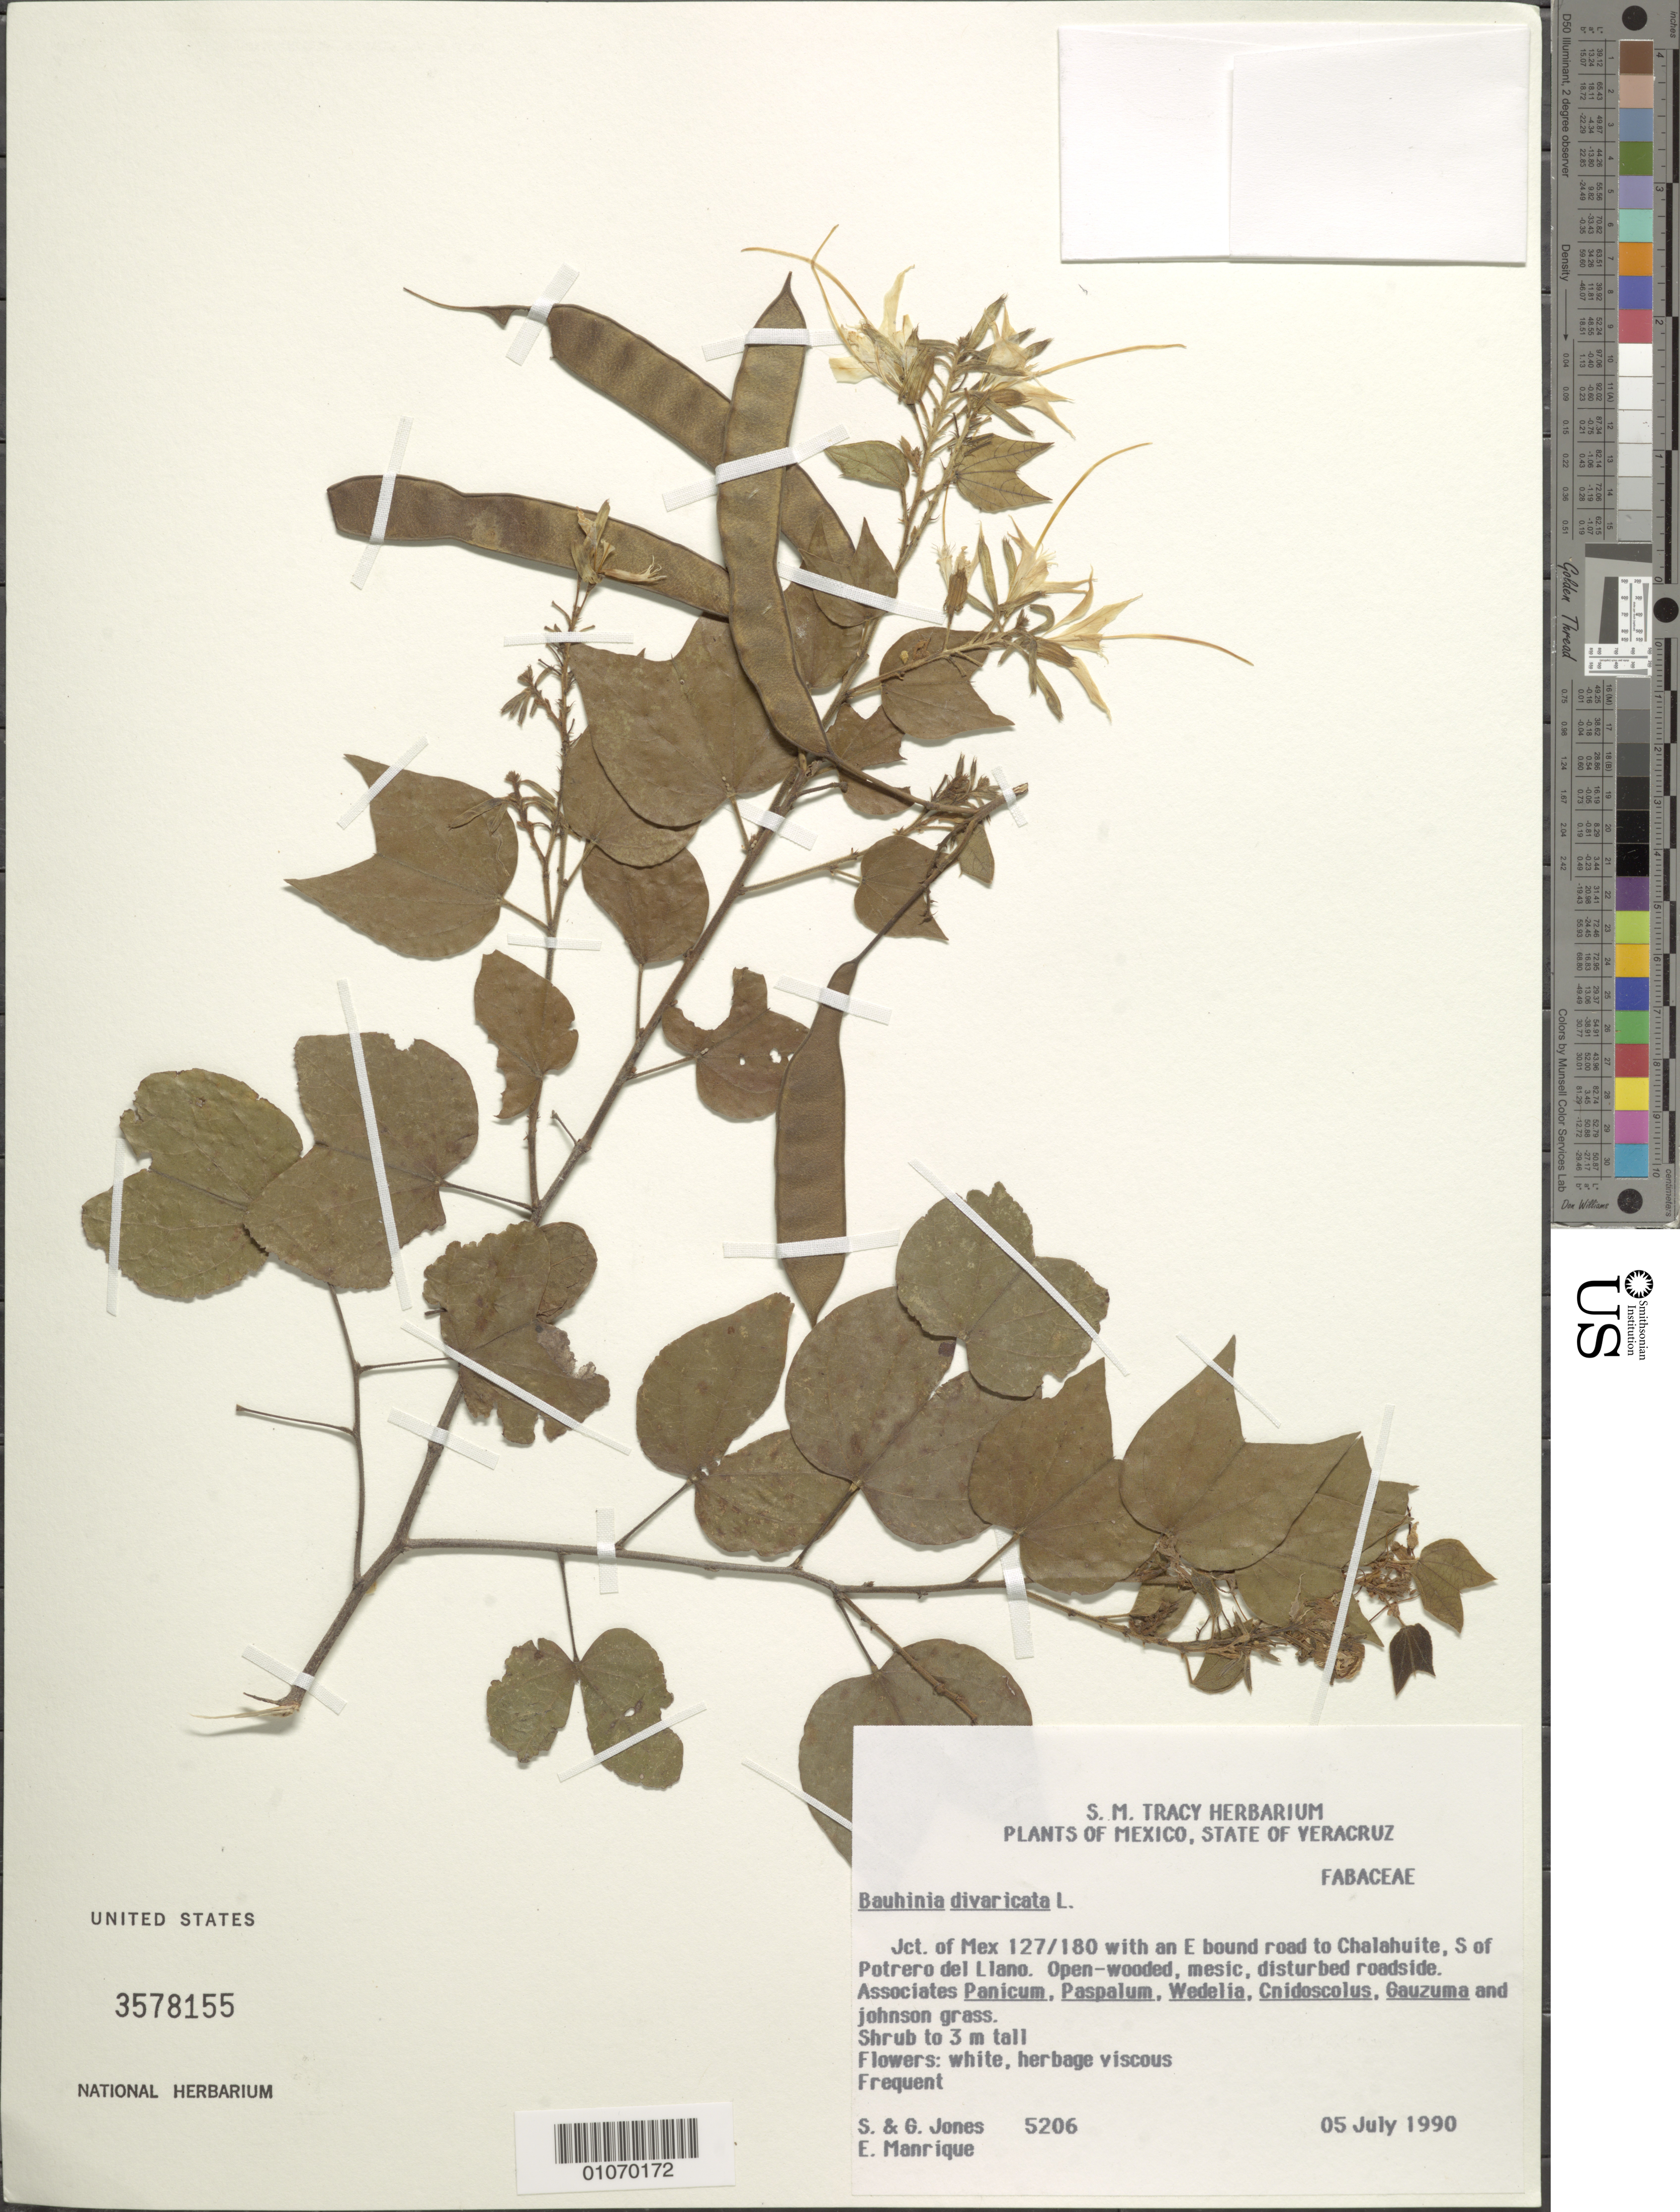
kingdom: Plantae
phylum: Tracheophyta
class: Magnoliopsida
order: Fabales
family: Fabaceae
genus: Bauhinia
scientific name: Bauhinia divaricata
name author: L.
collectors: S. Jones, G. Jones & E. Manrique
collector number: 5206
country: Mexico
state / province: Veracruz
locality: Jct. of Mex 127/180, E of Chalahuite, S of Potrero del Llano.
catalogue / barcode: US 3578155